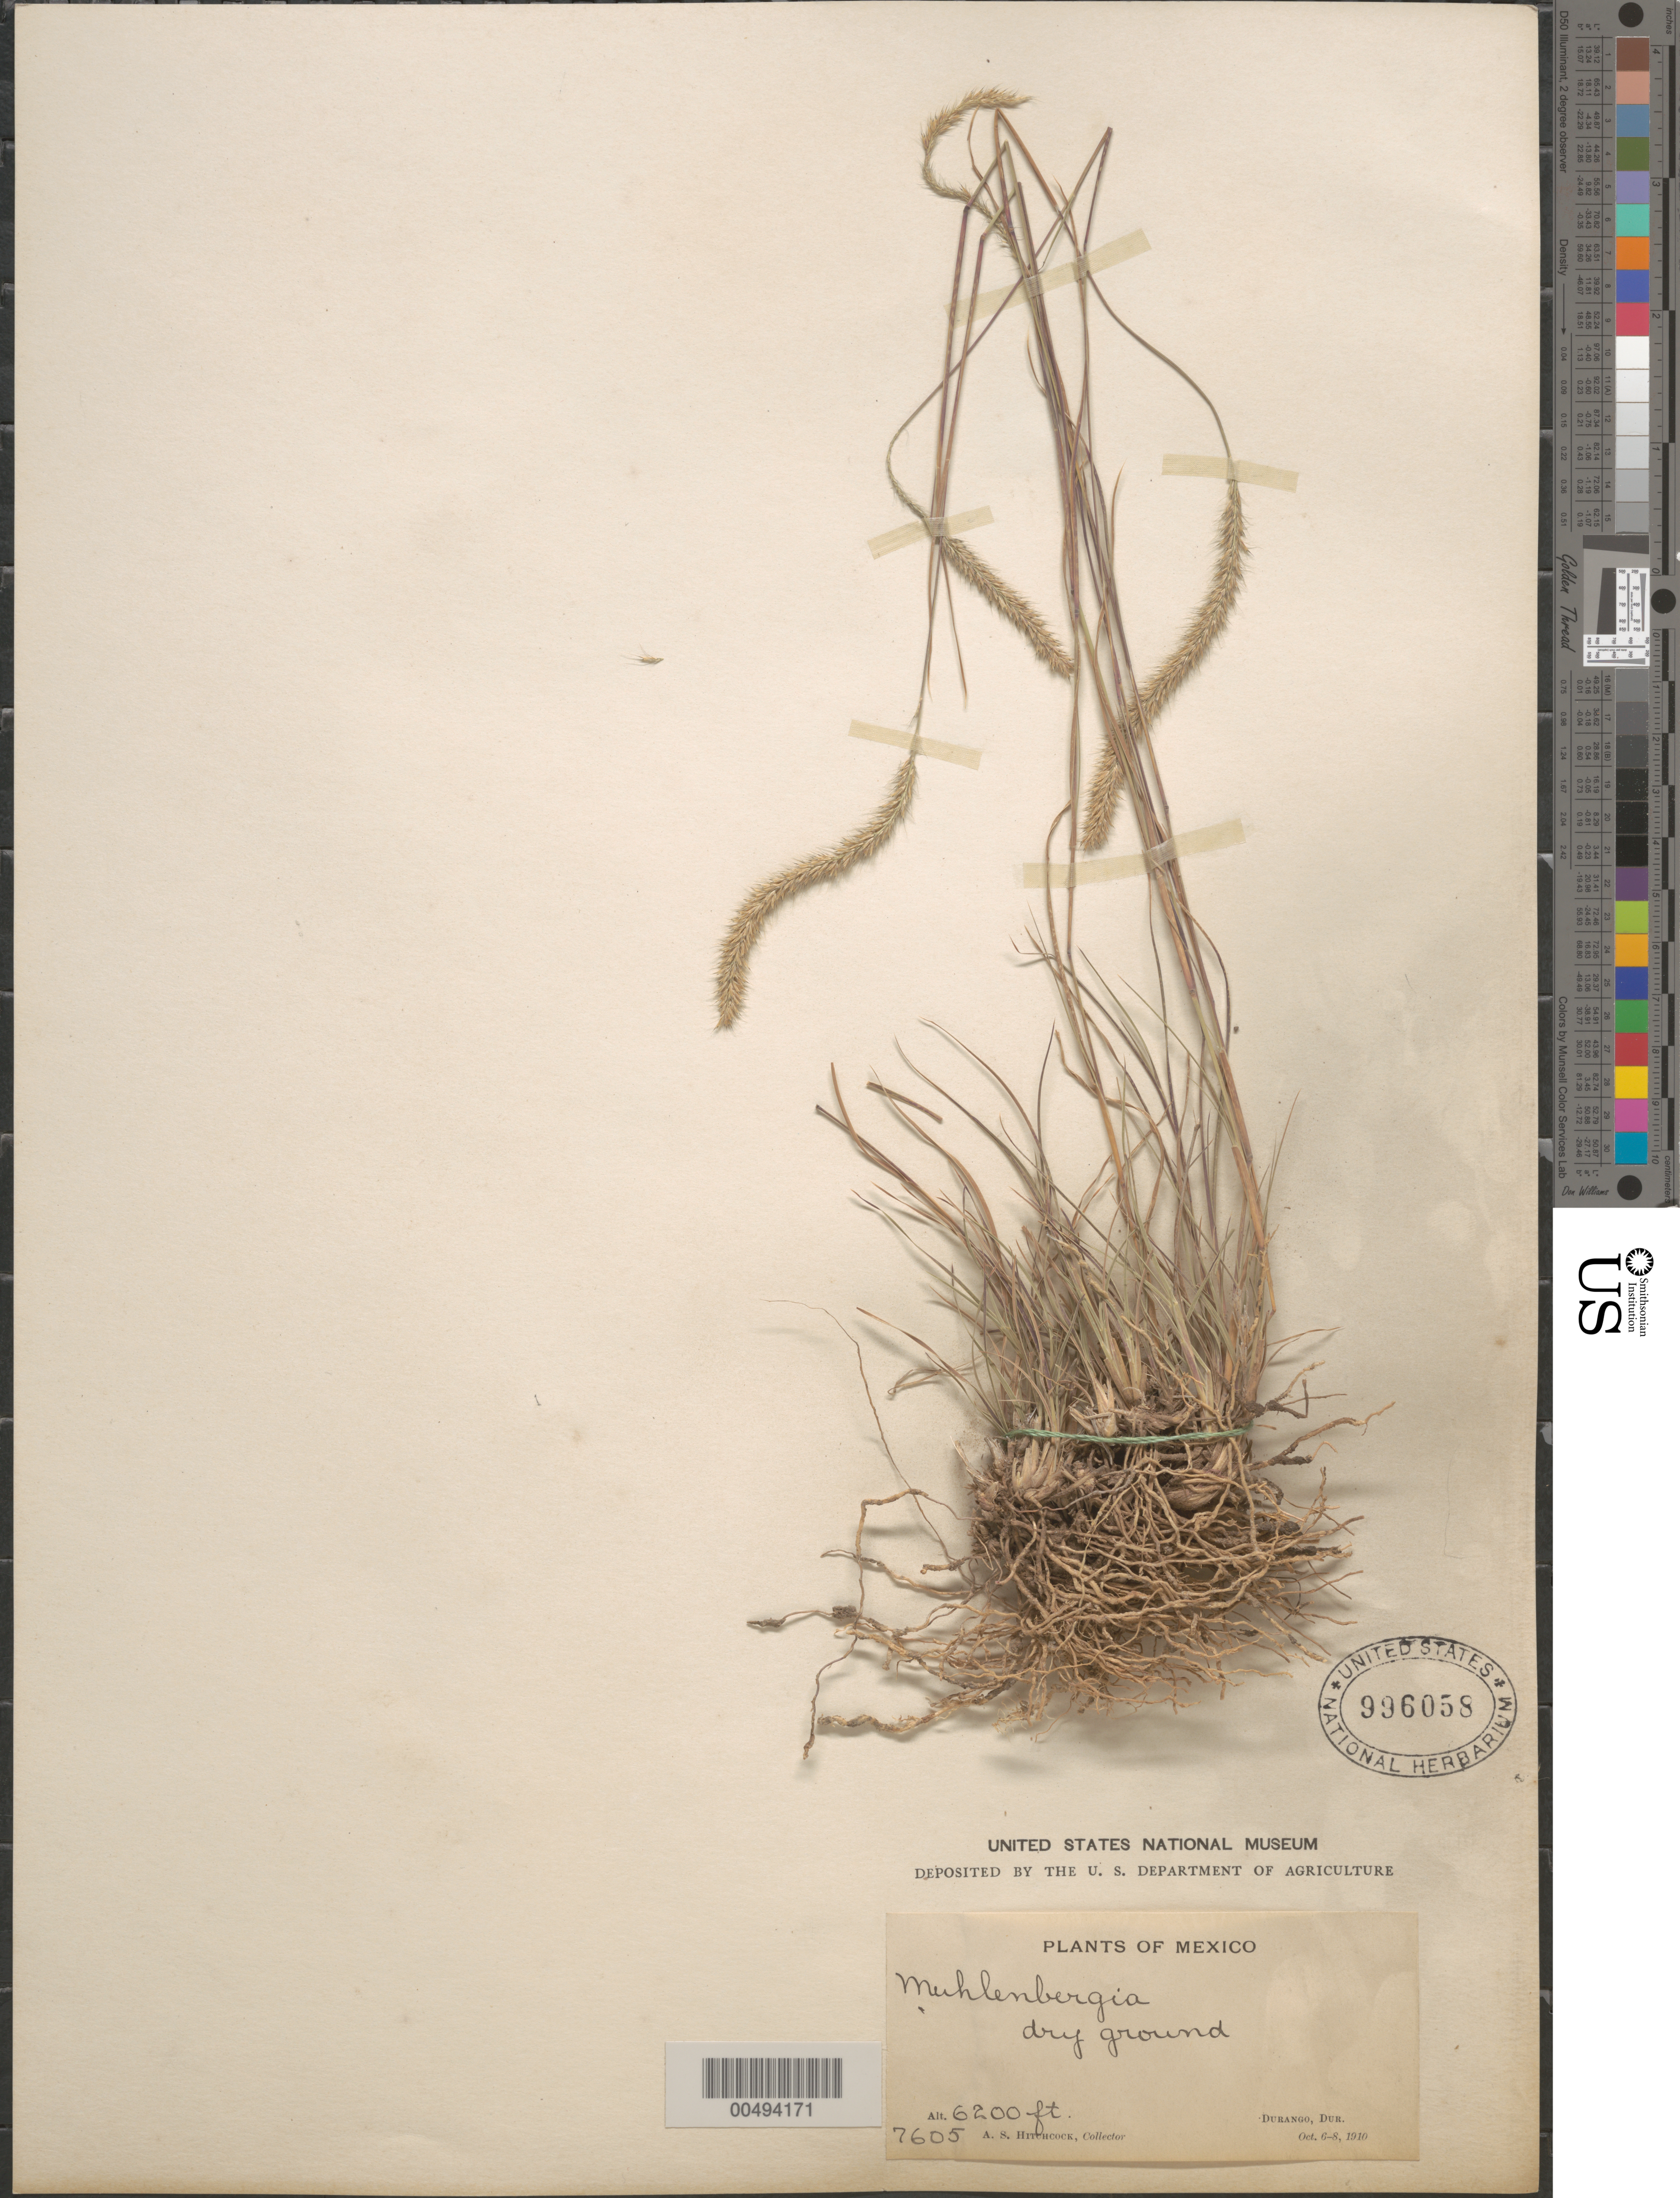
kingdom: Plantae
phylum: Tracheophyta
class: Liliopsida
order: Poales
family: Poaceae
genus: Lycurus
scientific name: Lycurus phleoides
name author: Kunth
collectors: A. S. Hitchcock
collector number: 7605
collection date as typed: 6 Oct 1910 to 8 Oct 1910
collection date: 1910-10-06/1910-10-08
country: Mexico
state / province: Durango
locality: Durango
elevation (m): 1890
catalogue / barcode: US 996058